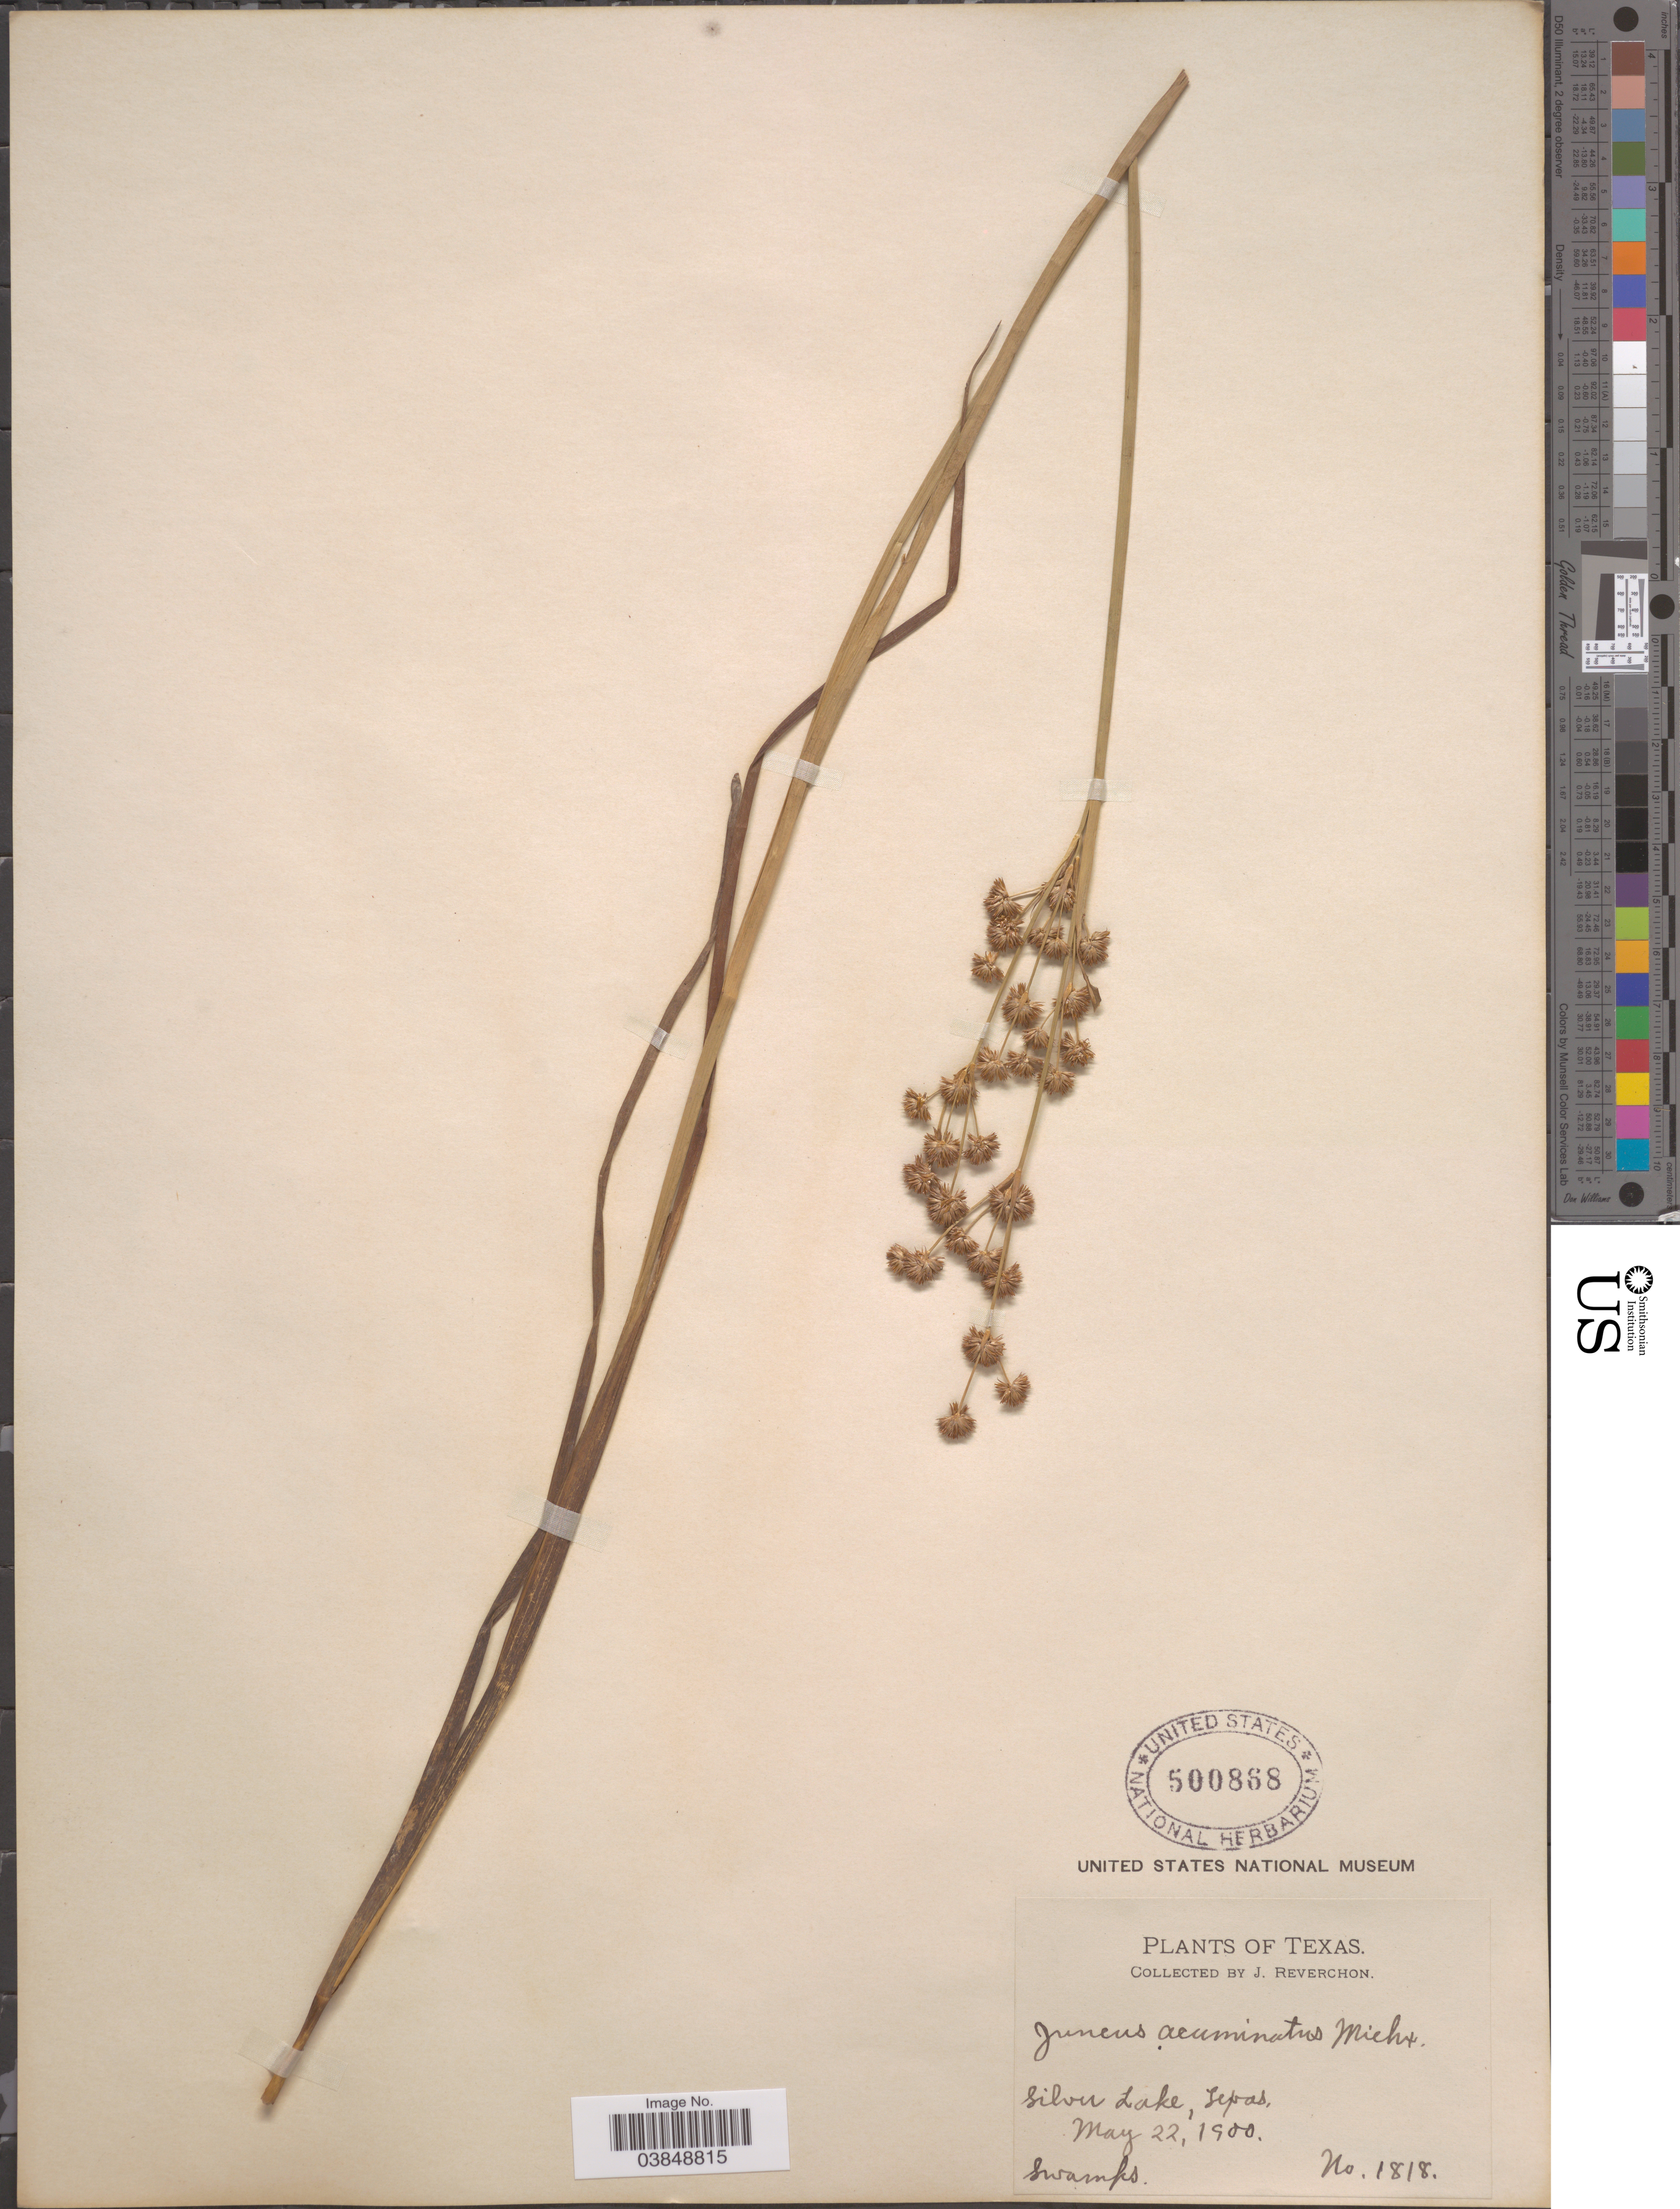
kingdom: Plantae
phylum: Tracheophyta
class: Liliopsida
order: Poales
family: Juncaceae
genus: Juncus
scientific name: Juncus acuminatus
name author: Michx.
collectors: J. Reverchon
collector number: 1818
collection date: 1900-05-22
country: United States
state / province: Texas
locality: Silver Lake.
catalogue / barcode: US 500868